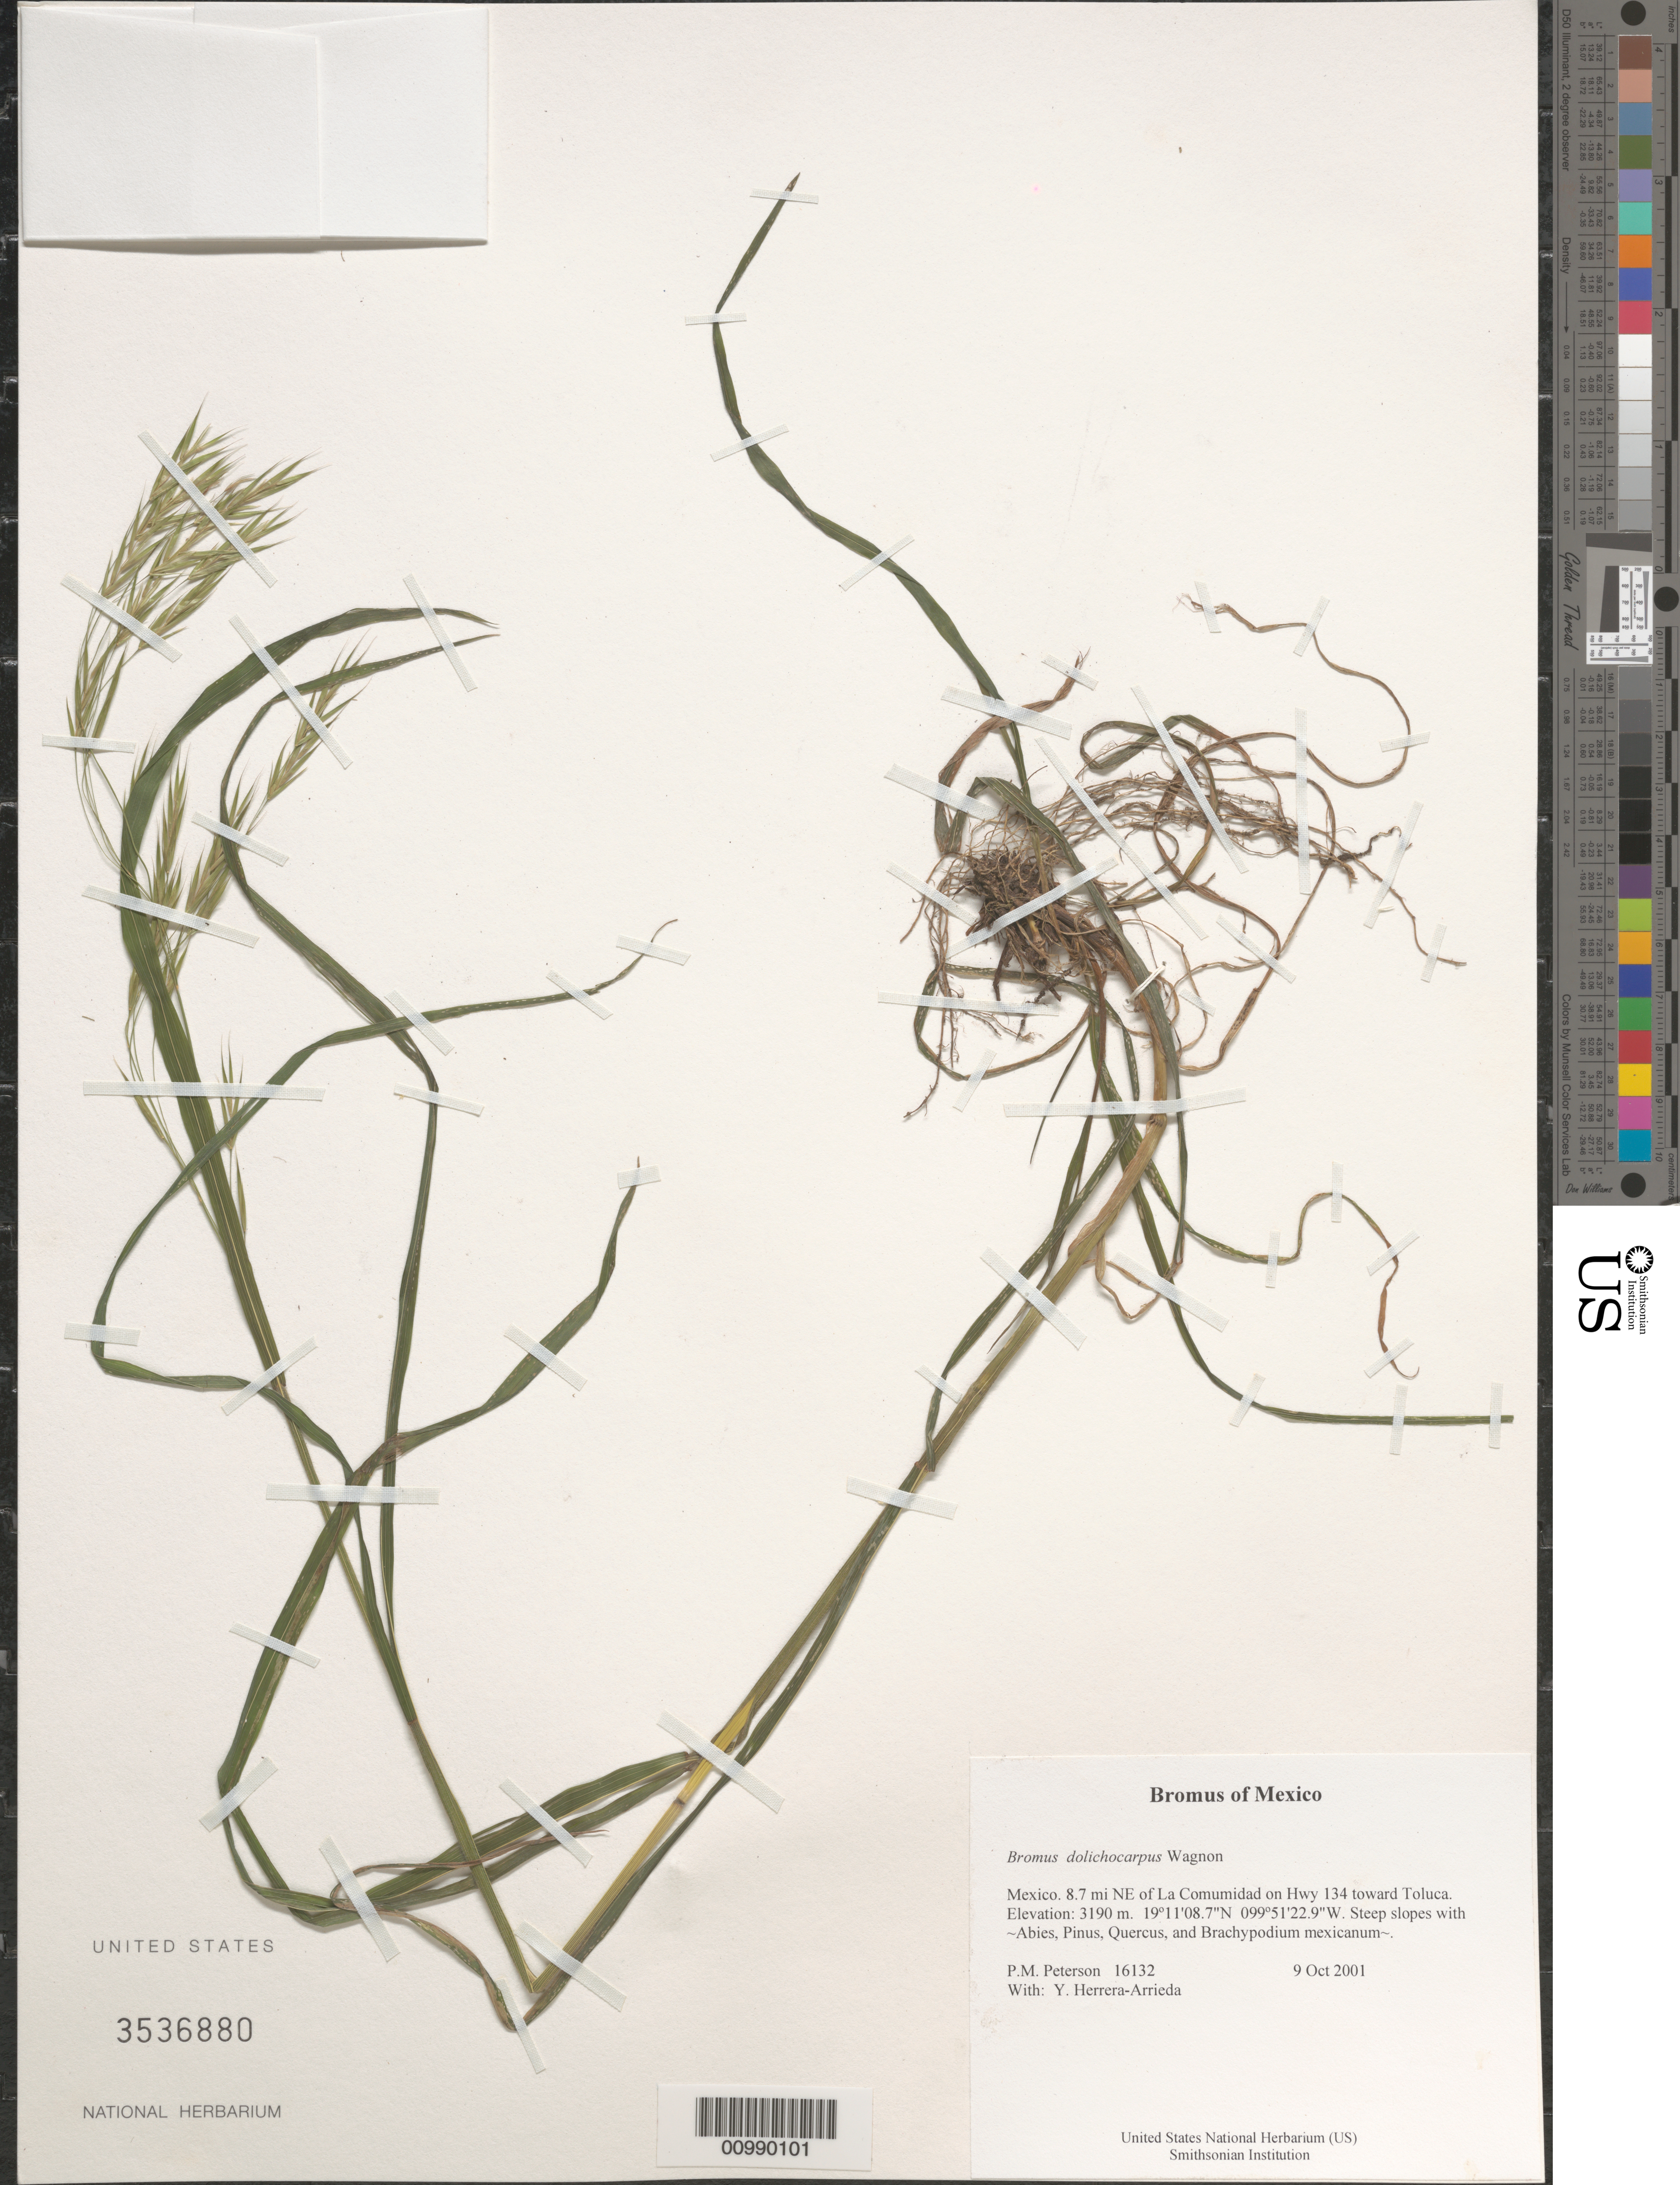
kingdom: Plantae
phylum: Tracheophyta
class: Liliopsida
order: Poales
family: Poaceae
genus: Bromus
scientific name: Bromus dolichocarpus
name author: Wagnon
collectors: P. M. Peterson & Y. Herrera Arrieta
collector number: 16132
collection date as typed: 09 Oct 2001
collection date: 2001-10-09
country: Mexico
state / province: México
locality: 8.7 mi NE of La Comumidad on Hwy 134 toward Toluca.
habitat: Steep slopes with ~Abies, Pinus, Quercus, and Brachypodium mexicanum~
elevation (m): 3190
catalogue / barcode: US 3536880